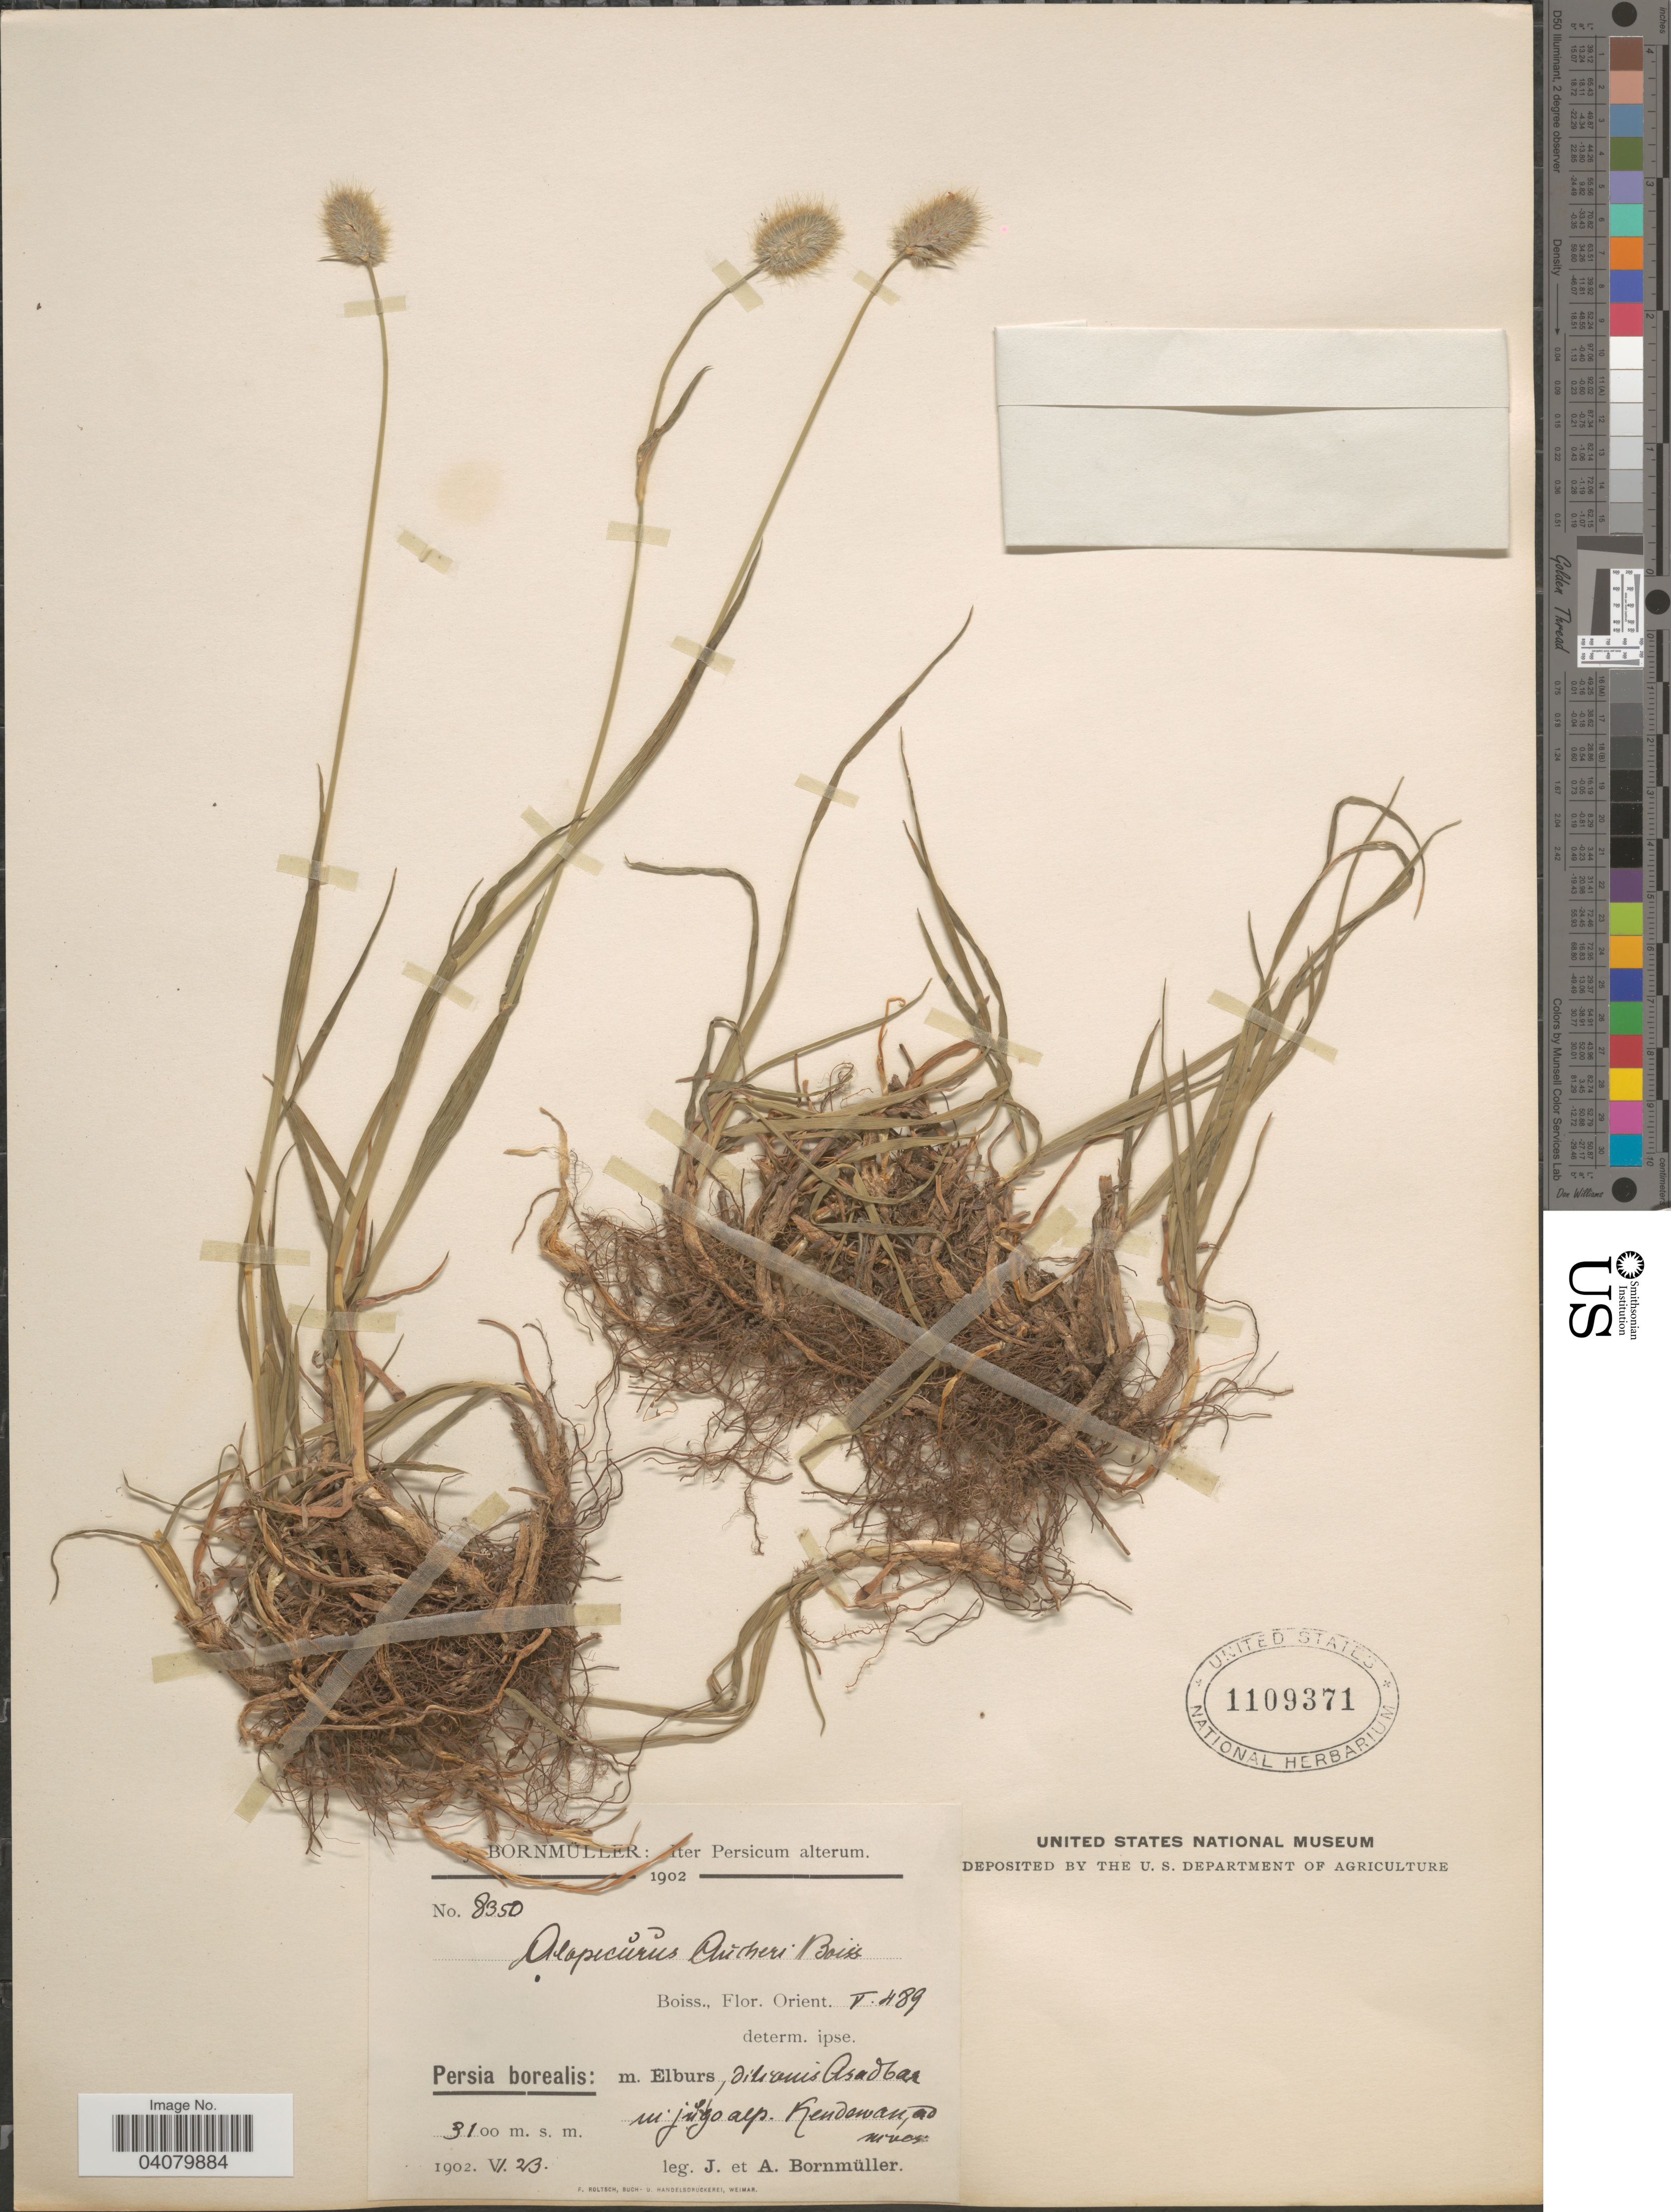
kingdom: Plantae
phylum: Tracheophyta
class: Liliopsida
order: Poales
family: Poaceae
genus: Alopecurus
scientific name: Alopecurus aucheri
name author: Boiss.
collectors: J. Bornmüller & A. Bornmüller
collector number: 8350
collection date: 1902-06-23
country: Iran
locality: Iter Persicum alterum. Persia borealis: m. Elburs ditionis Asadbar in jugo alp. Kendowan, ad nivas.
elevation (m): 3100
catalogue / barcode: US 1109371